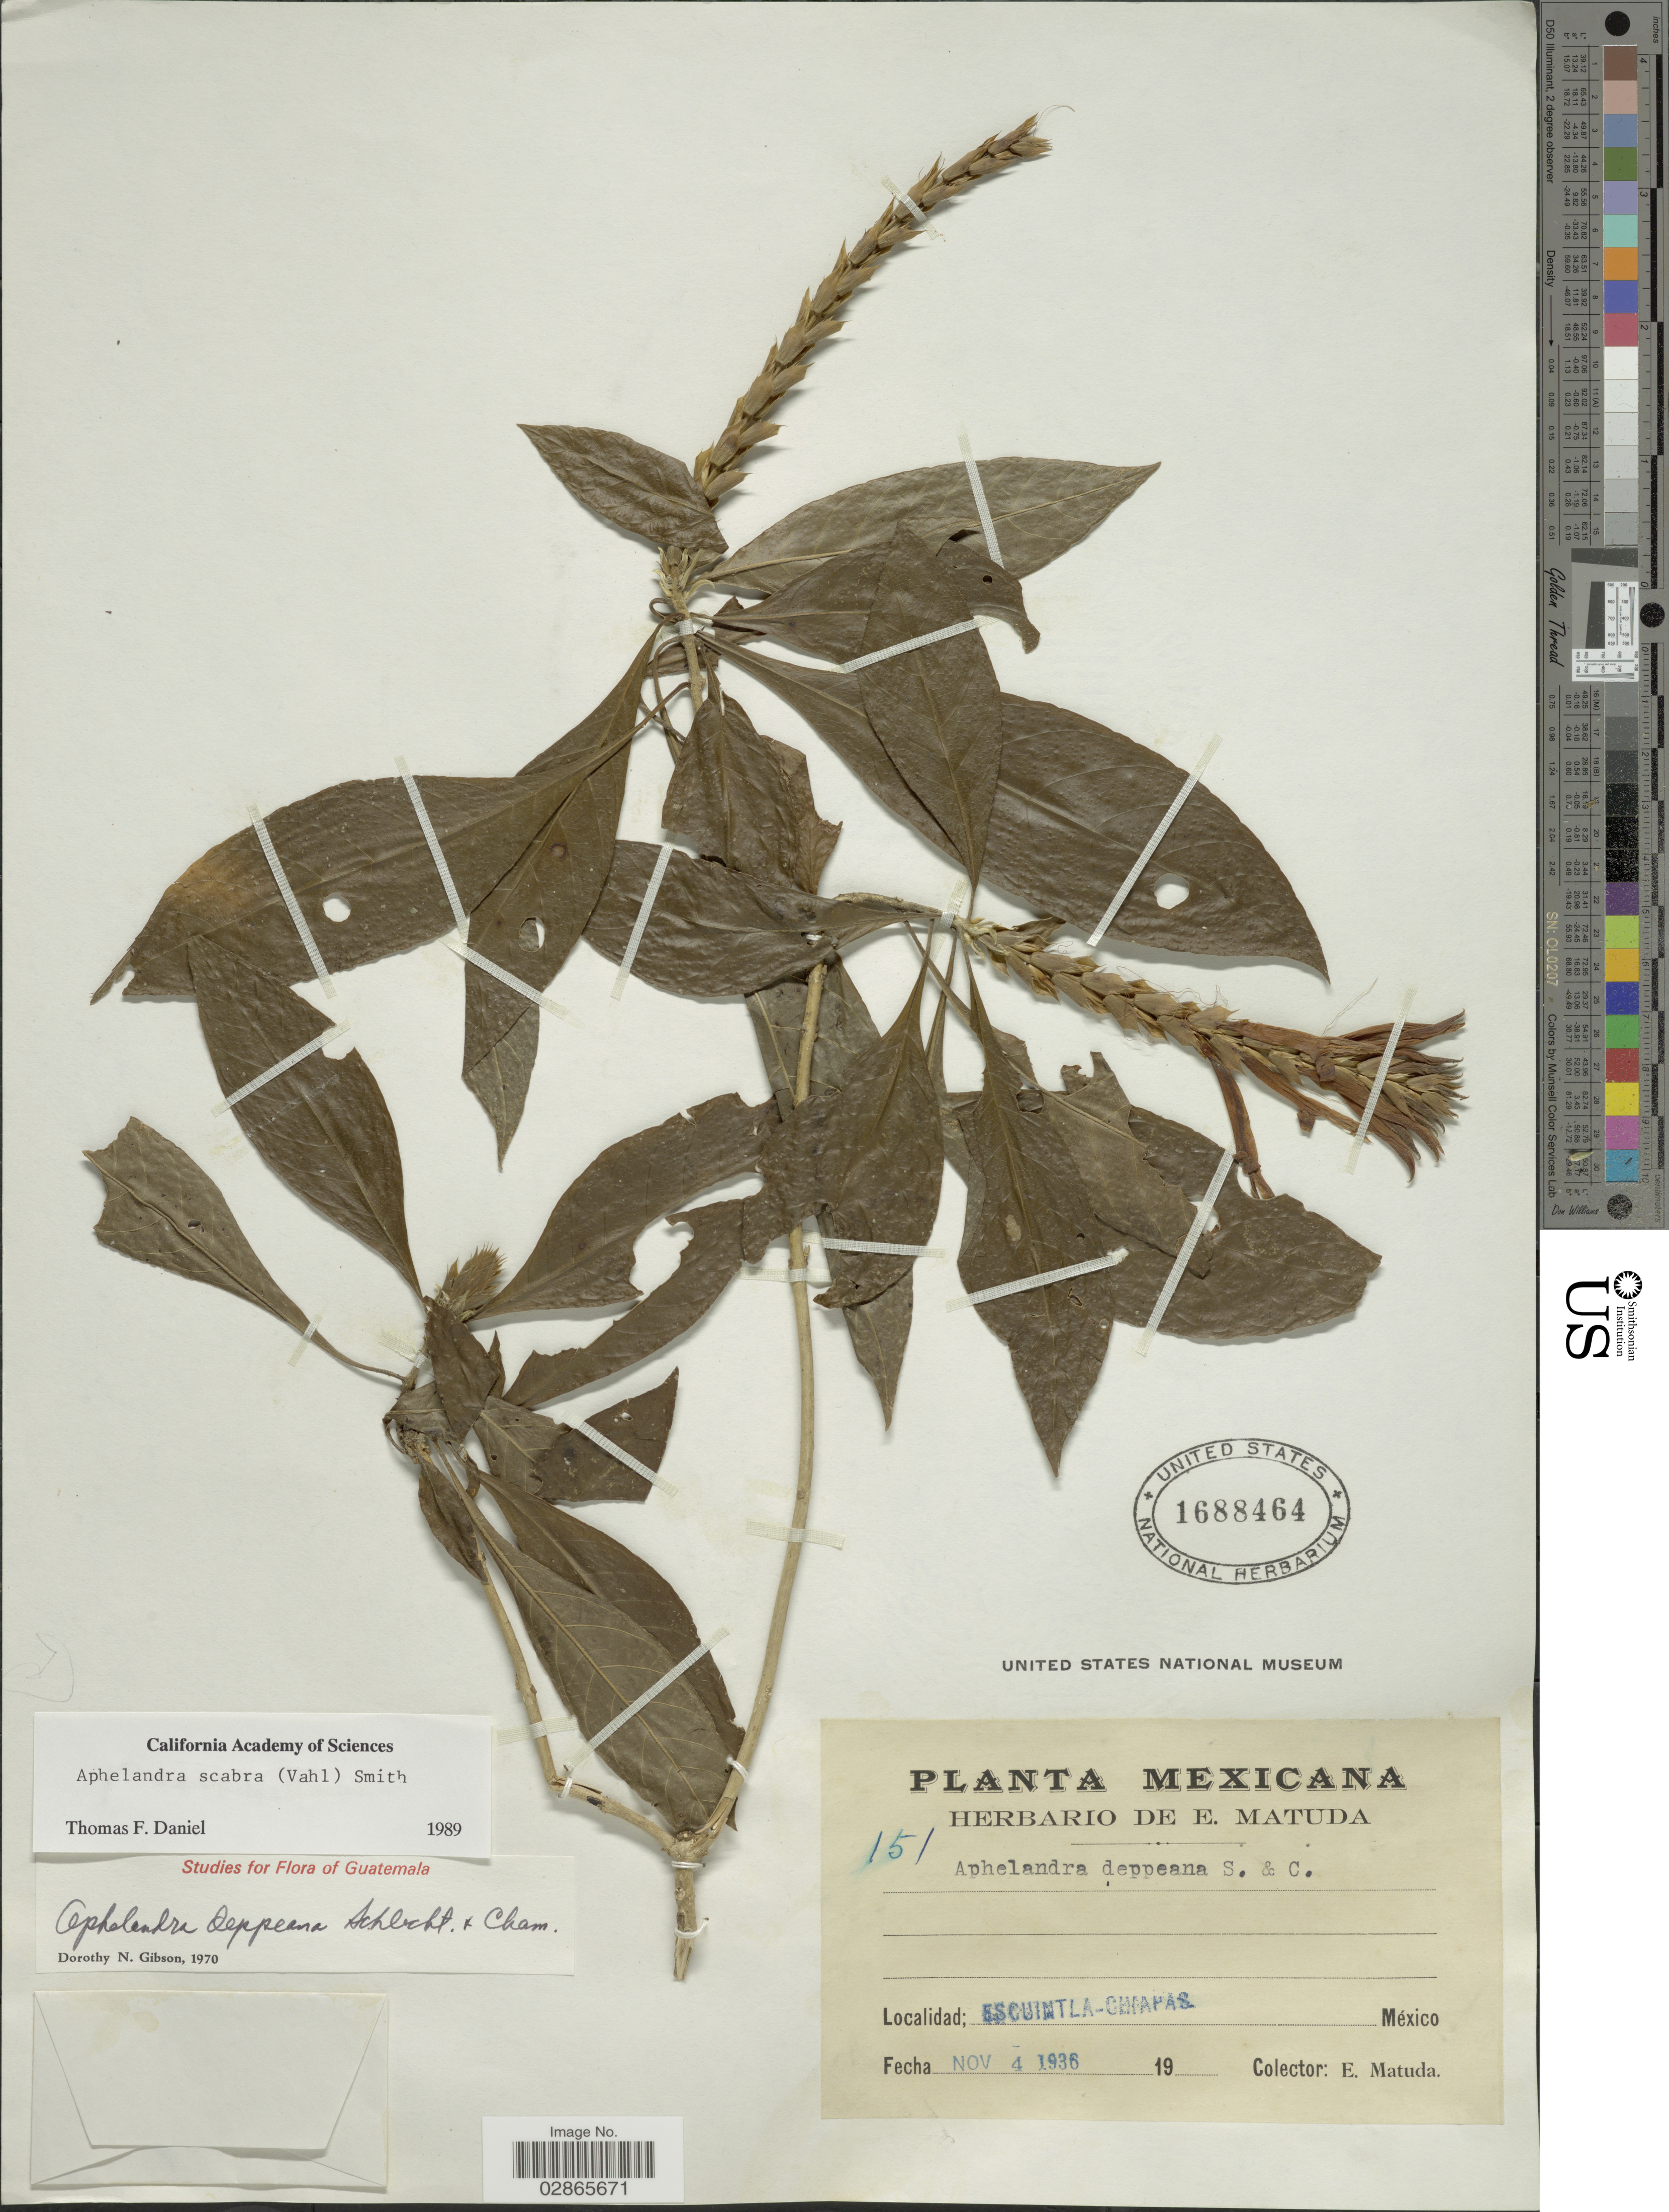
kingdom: Plantae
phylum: Tracheophyta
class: Magnoliopsida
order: Lamiales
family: Acanthaceae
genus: Aphelandra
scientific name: Aphelandra deppeana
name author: Schltdl. & Cham.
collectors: E. Matuda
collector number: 151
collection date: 1936-11-04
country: Mexico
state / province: Chiapas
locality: Escuintla.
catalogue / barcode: US 1688464